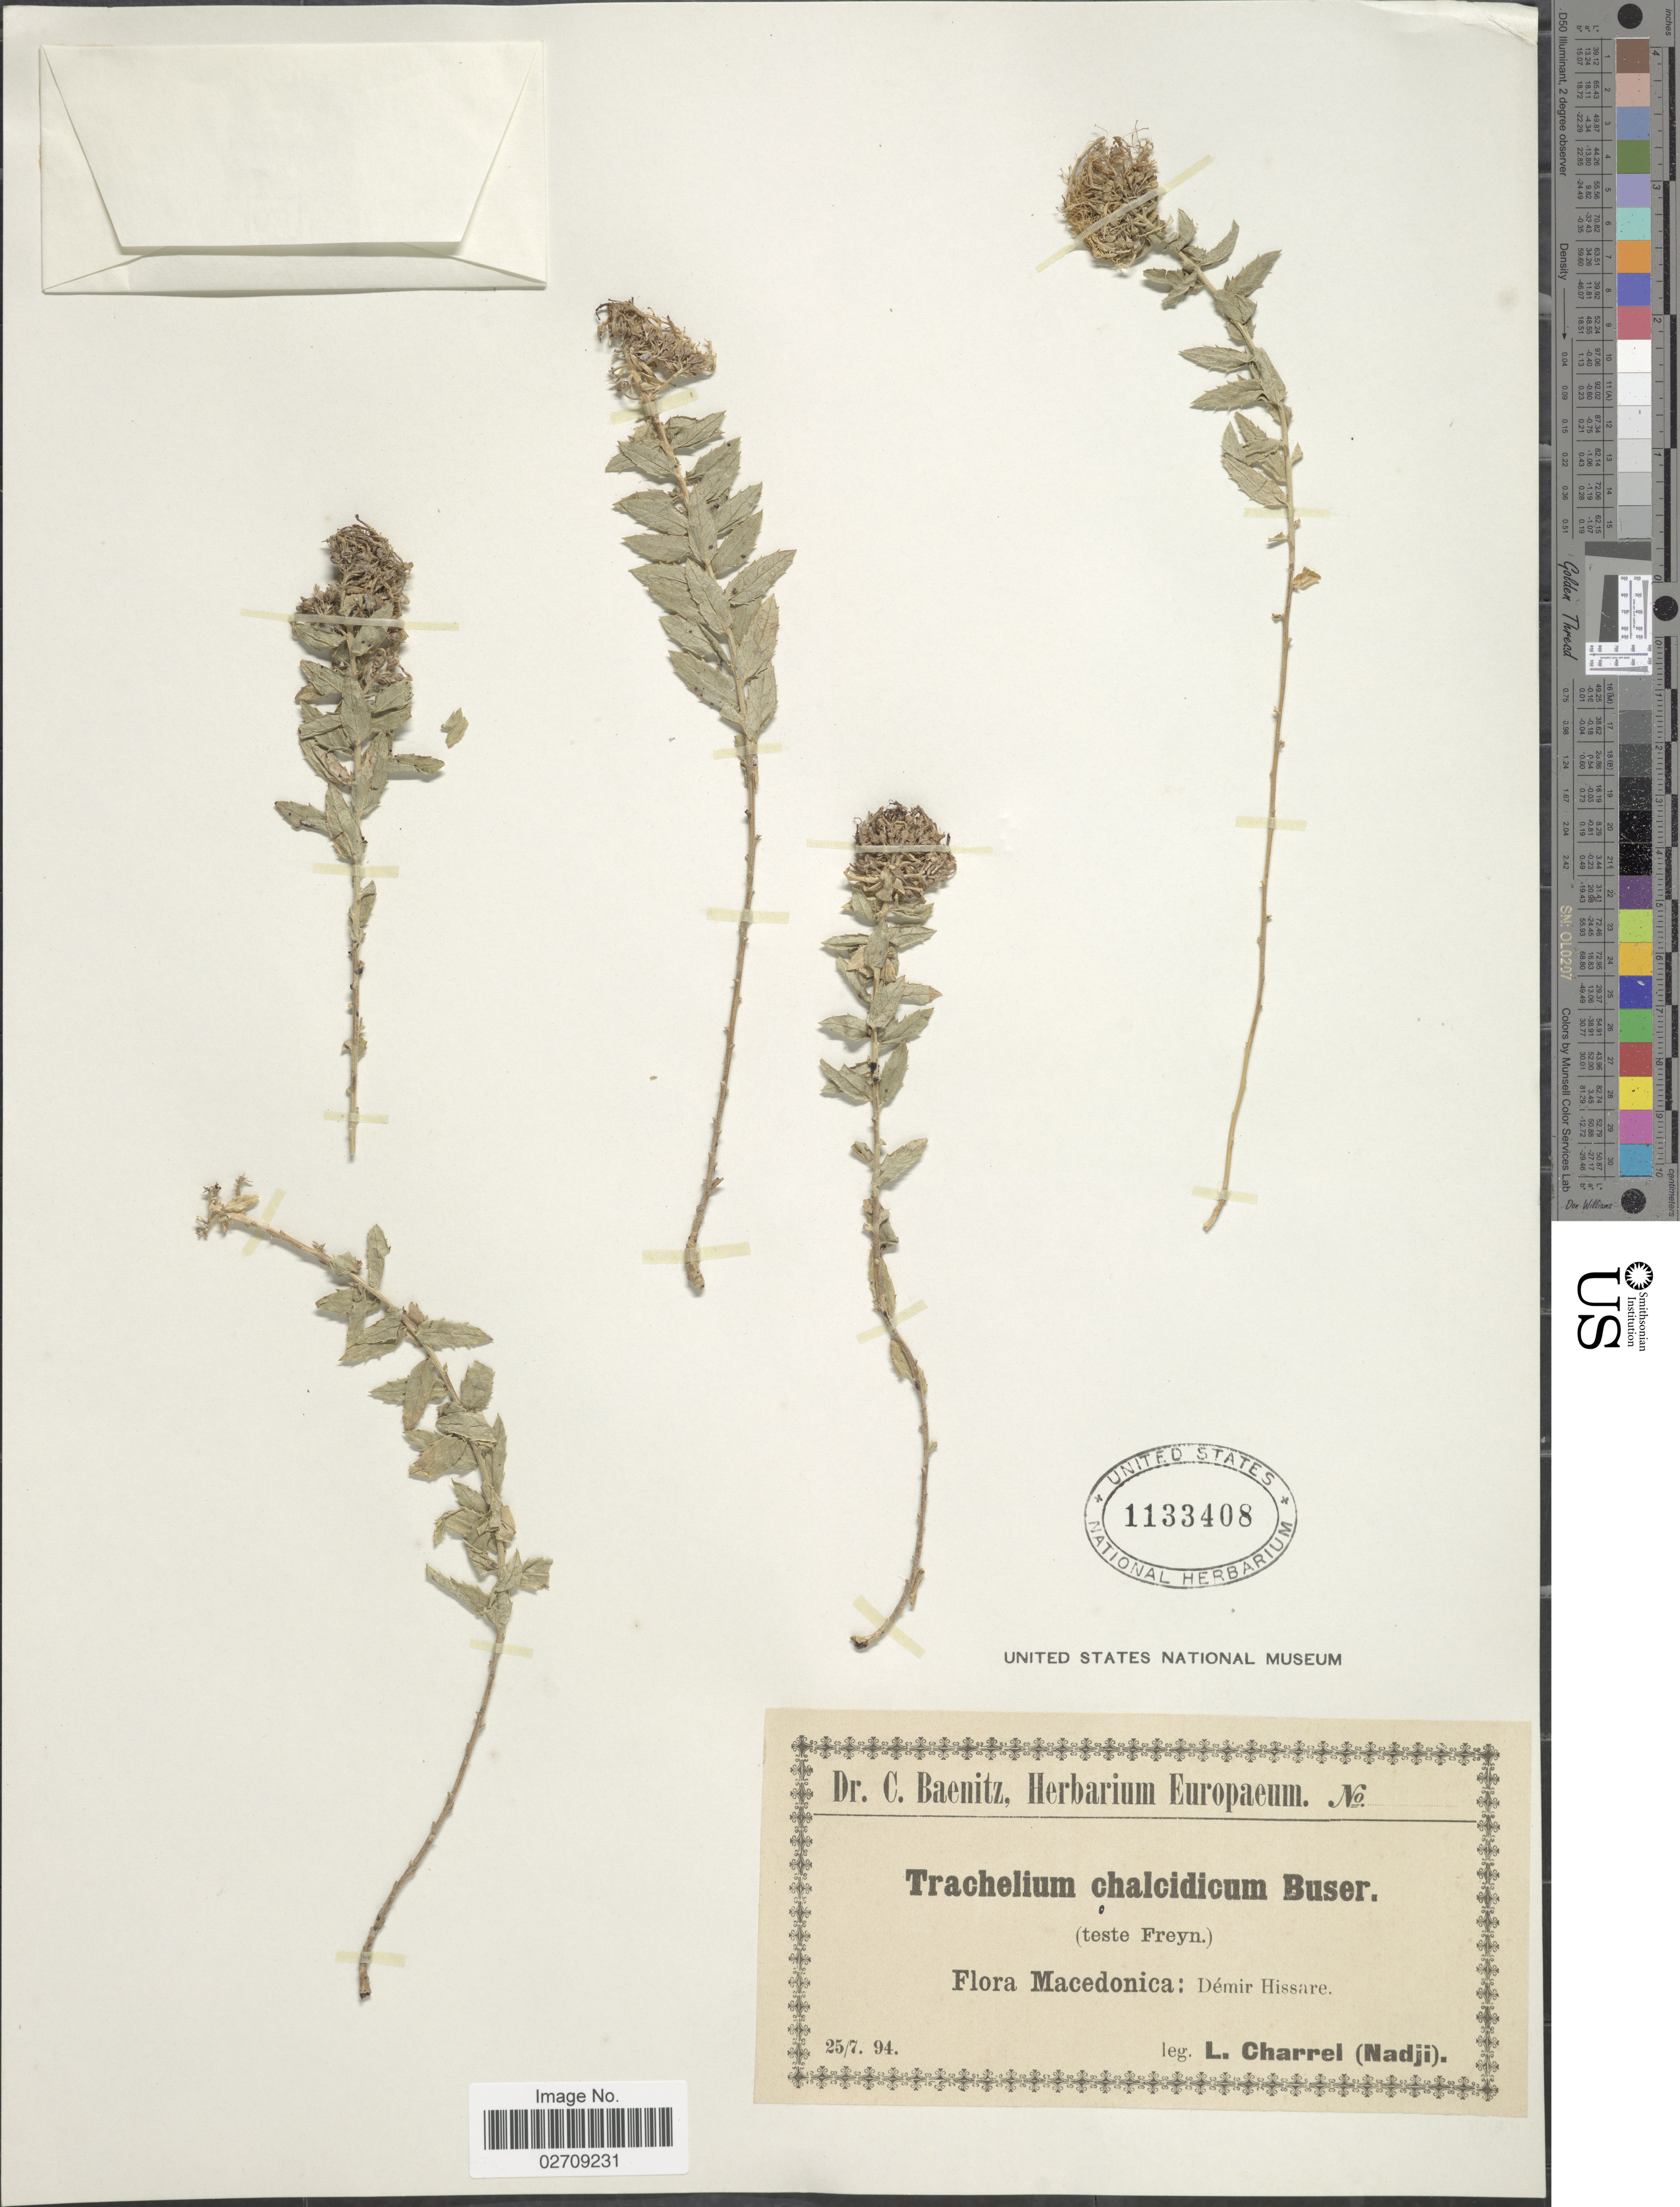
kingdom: Plantae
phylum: Tracheophyta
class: Magnoliopsida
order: Asterales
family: Campanulaceae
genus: Campanula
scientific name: Campanula rumeliana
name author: (Hampe) Vatke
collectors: L. Charrel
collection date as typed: Transcribed d/m/y: 25/7/94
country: North Macedonia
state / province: Demir Hisar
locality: Macedonica. Demir Hissare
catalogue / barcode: US 1133408